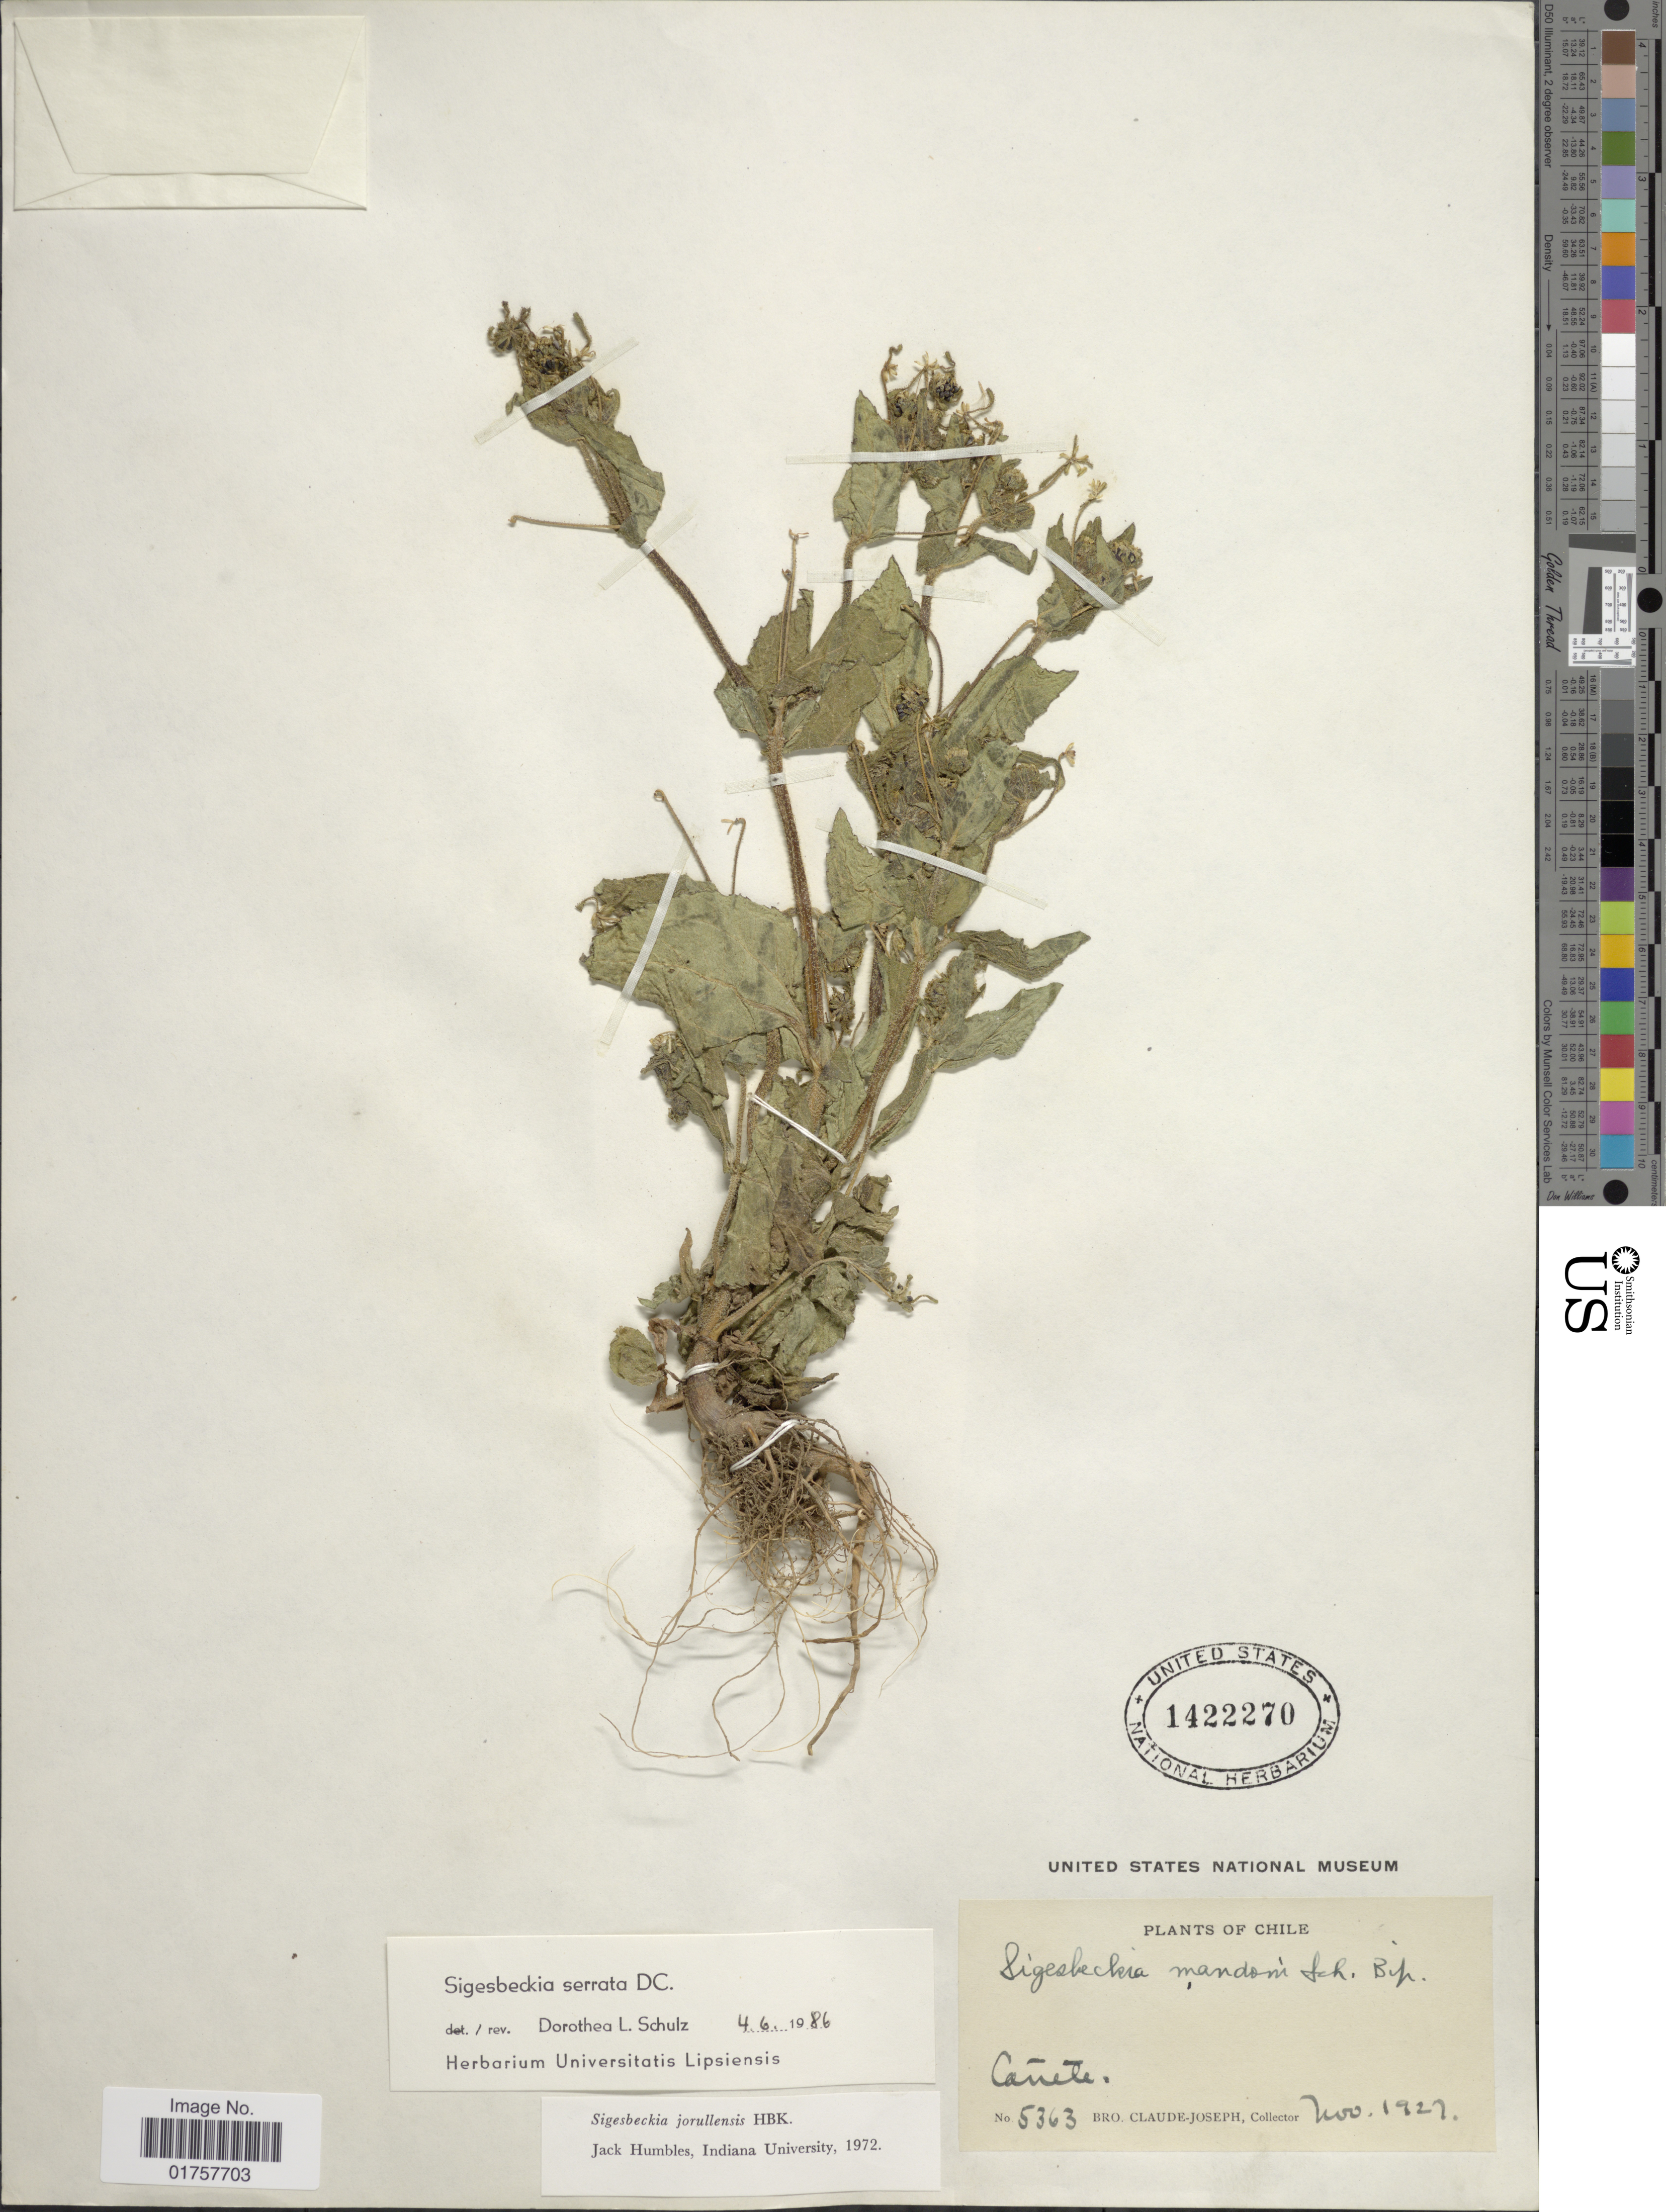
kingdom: Plantae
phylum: Tracheophyta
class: Magnoliopsida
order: Asterales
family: Asteraceae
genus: Sigesbeckia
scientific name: Sigesbeckia serrata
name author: DC.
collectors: Bro. Claude-Joseph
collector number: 5363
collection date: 1927-11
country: Chile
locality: Cañete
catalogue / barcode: US 1422270